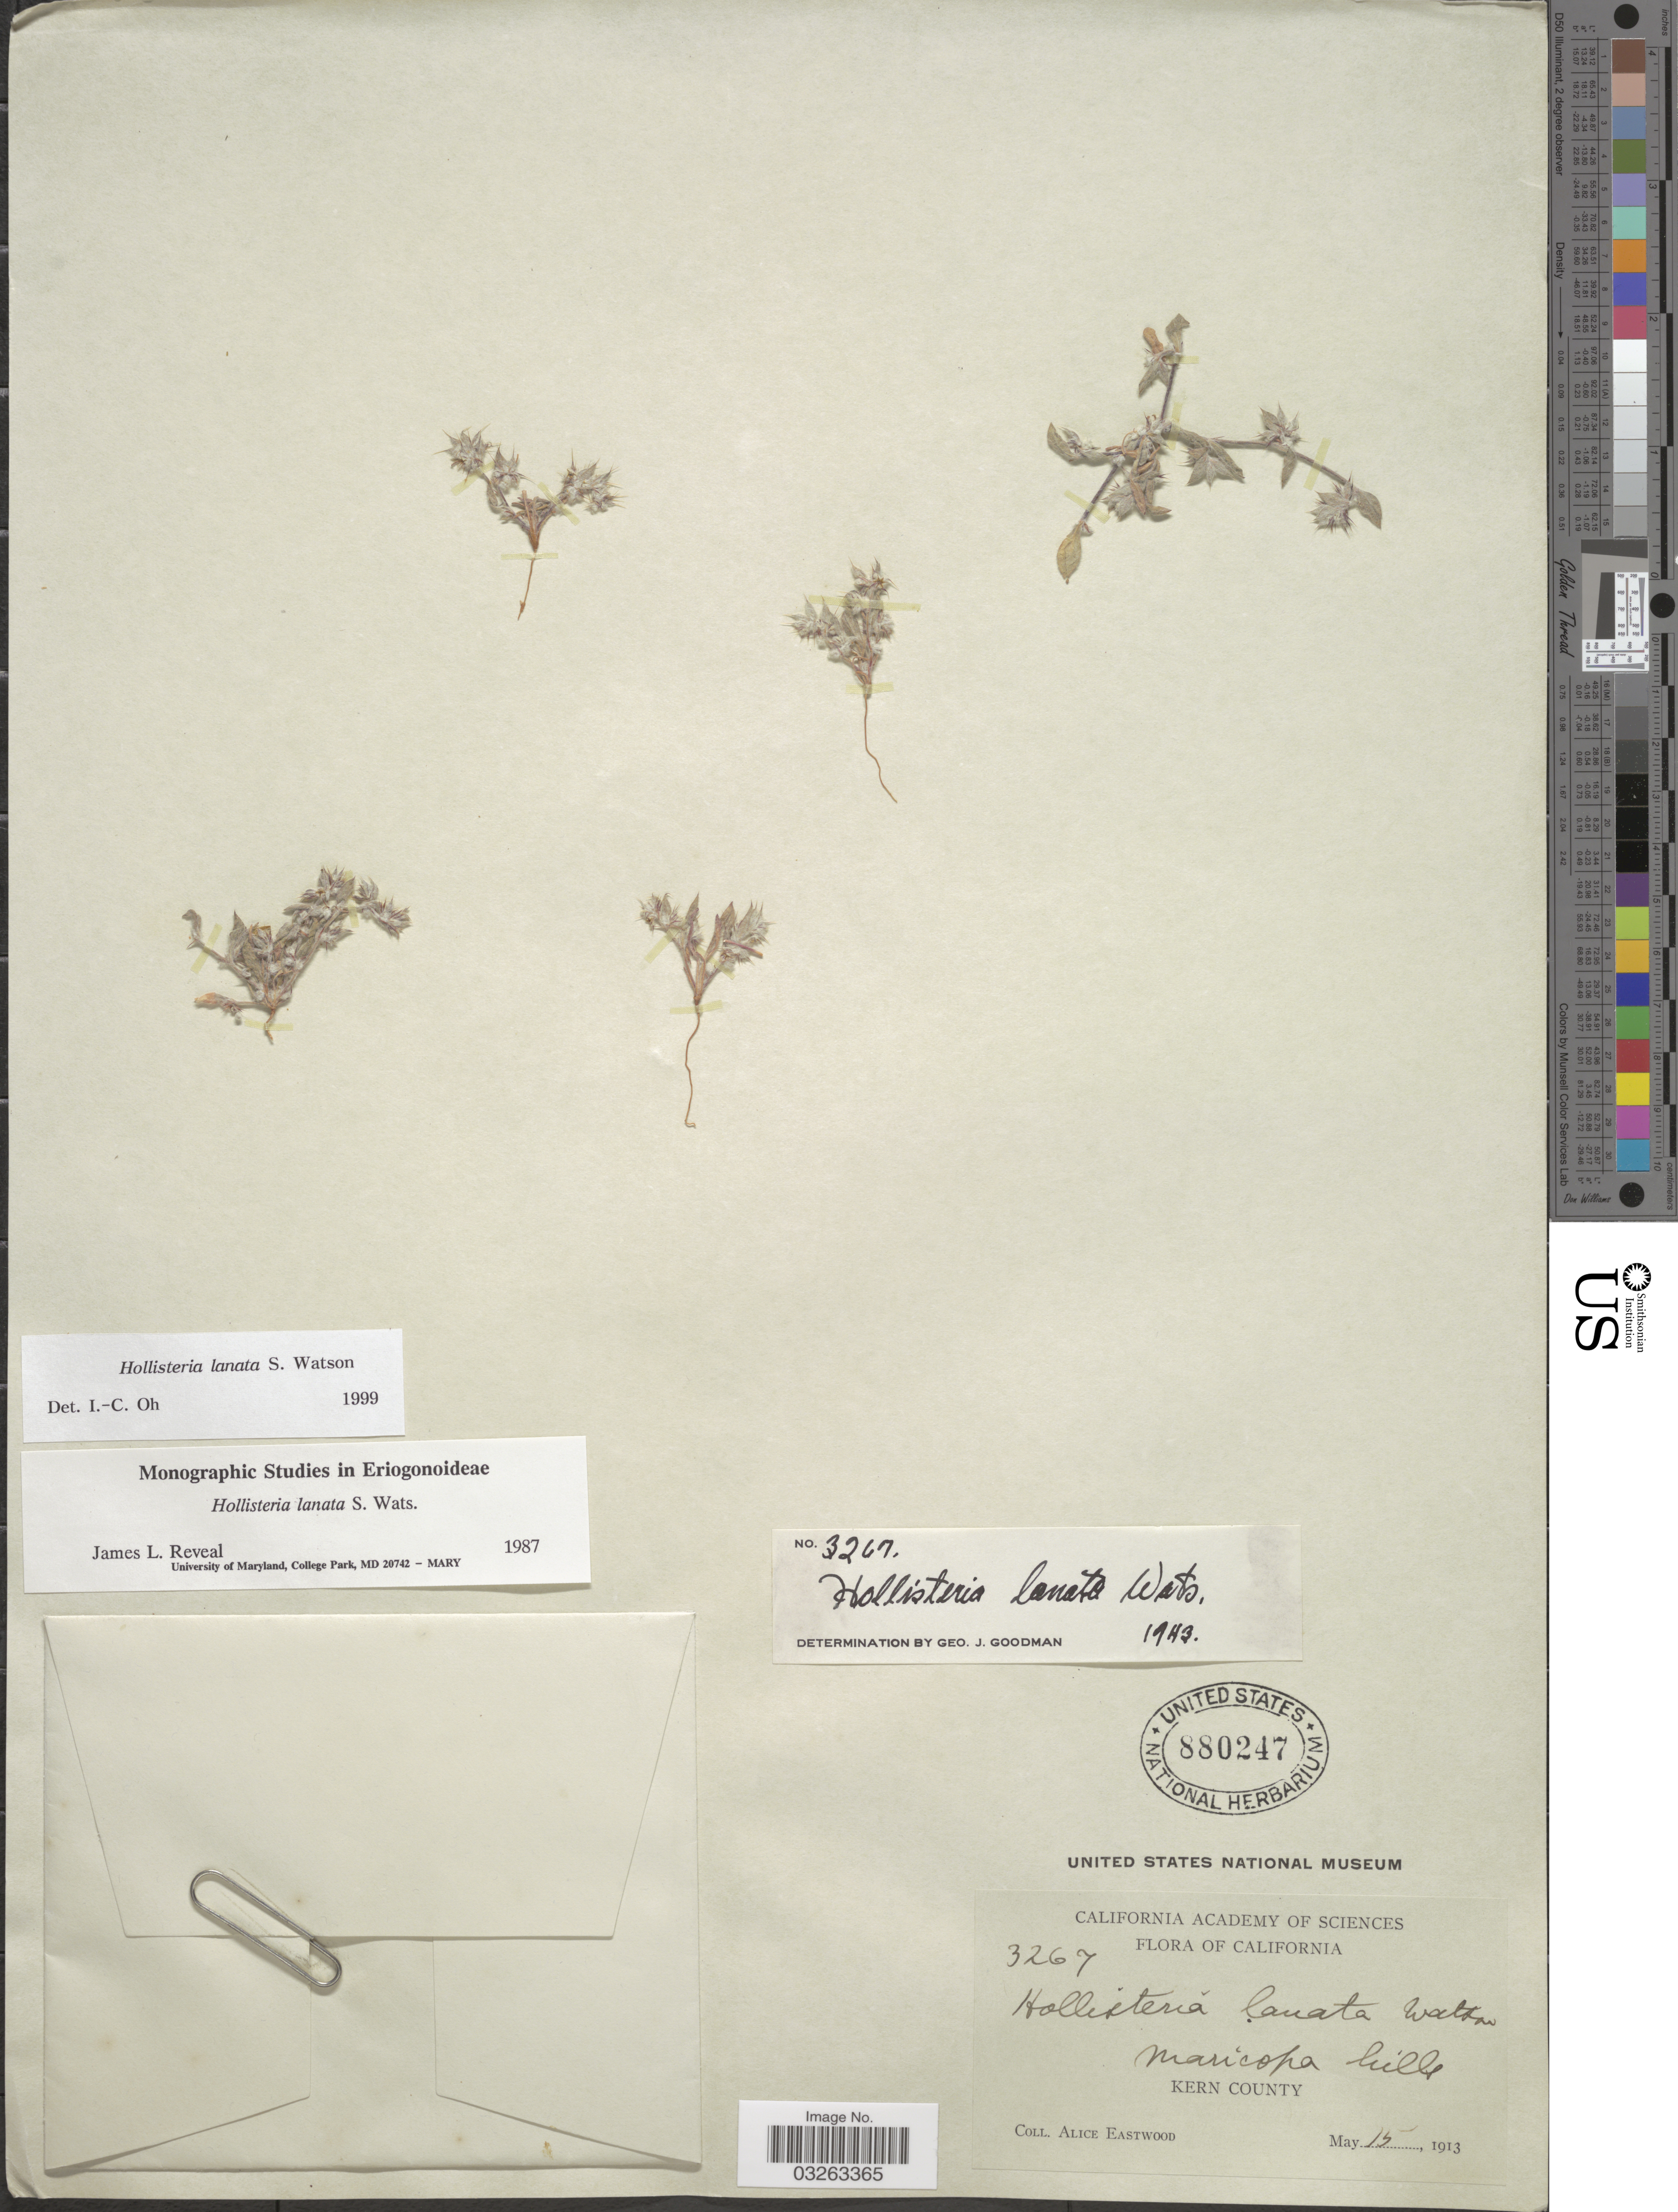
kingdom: Plantae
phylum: Tracheophyta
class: Magnoliopsida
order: Caryophyllales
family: Polygonaceae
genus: Hollisteria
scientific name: Hollisteria lanata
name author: S. Watson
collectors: A. Eastwood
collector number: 3267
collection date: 1913-05-15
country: United States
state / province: California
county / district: Kern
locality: Maricopa hills. Kern County.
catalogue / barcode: US 880247